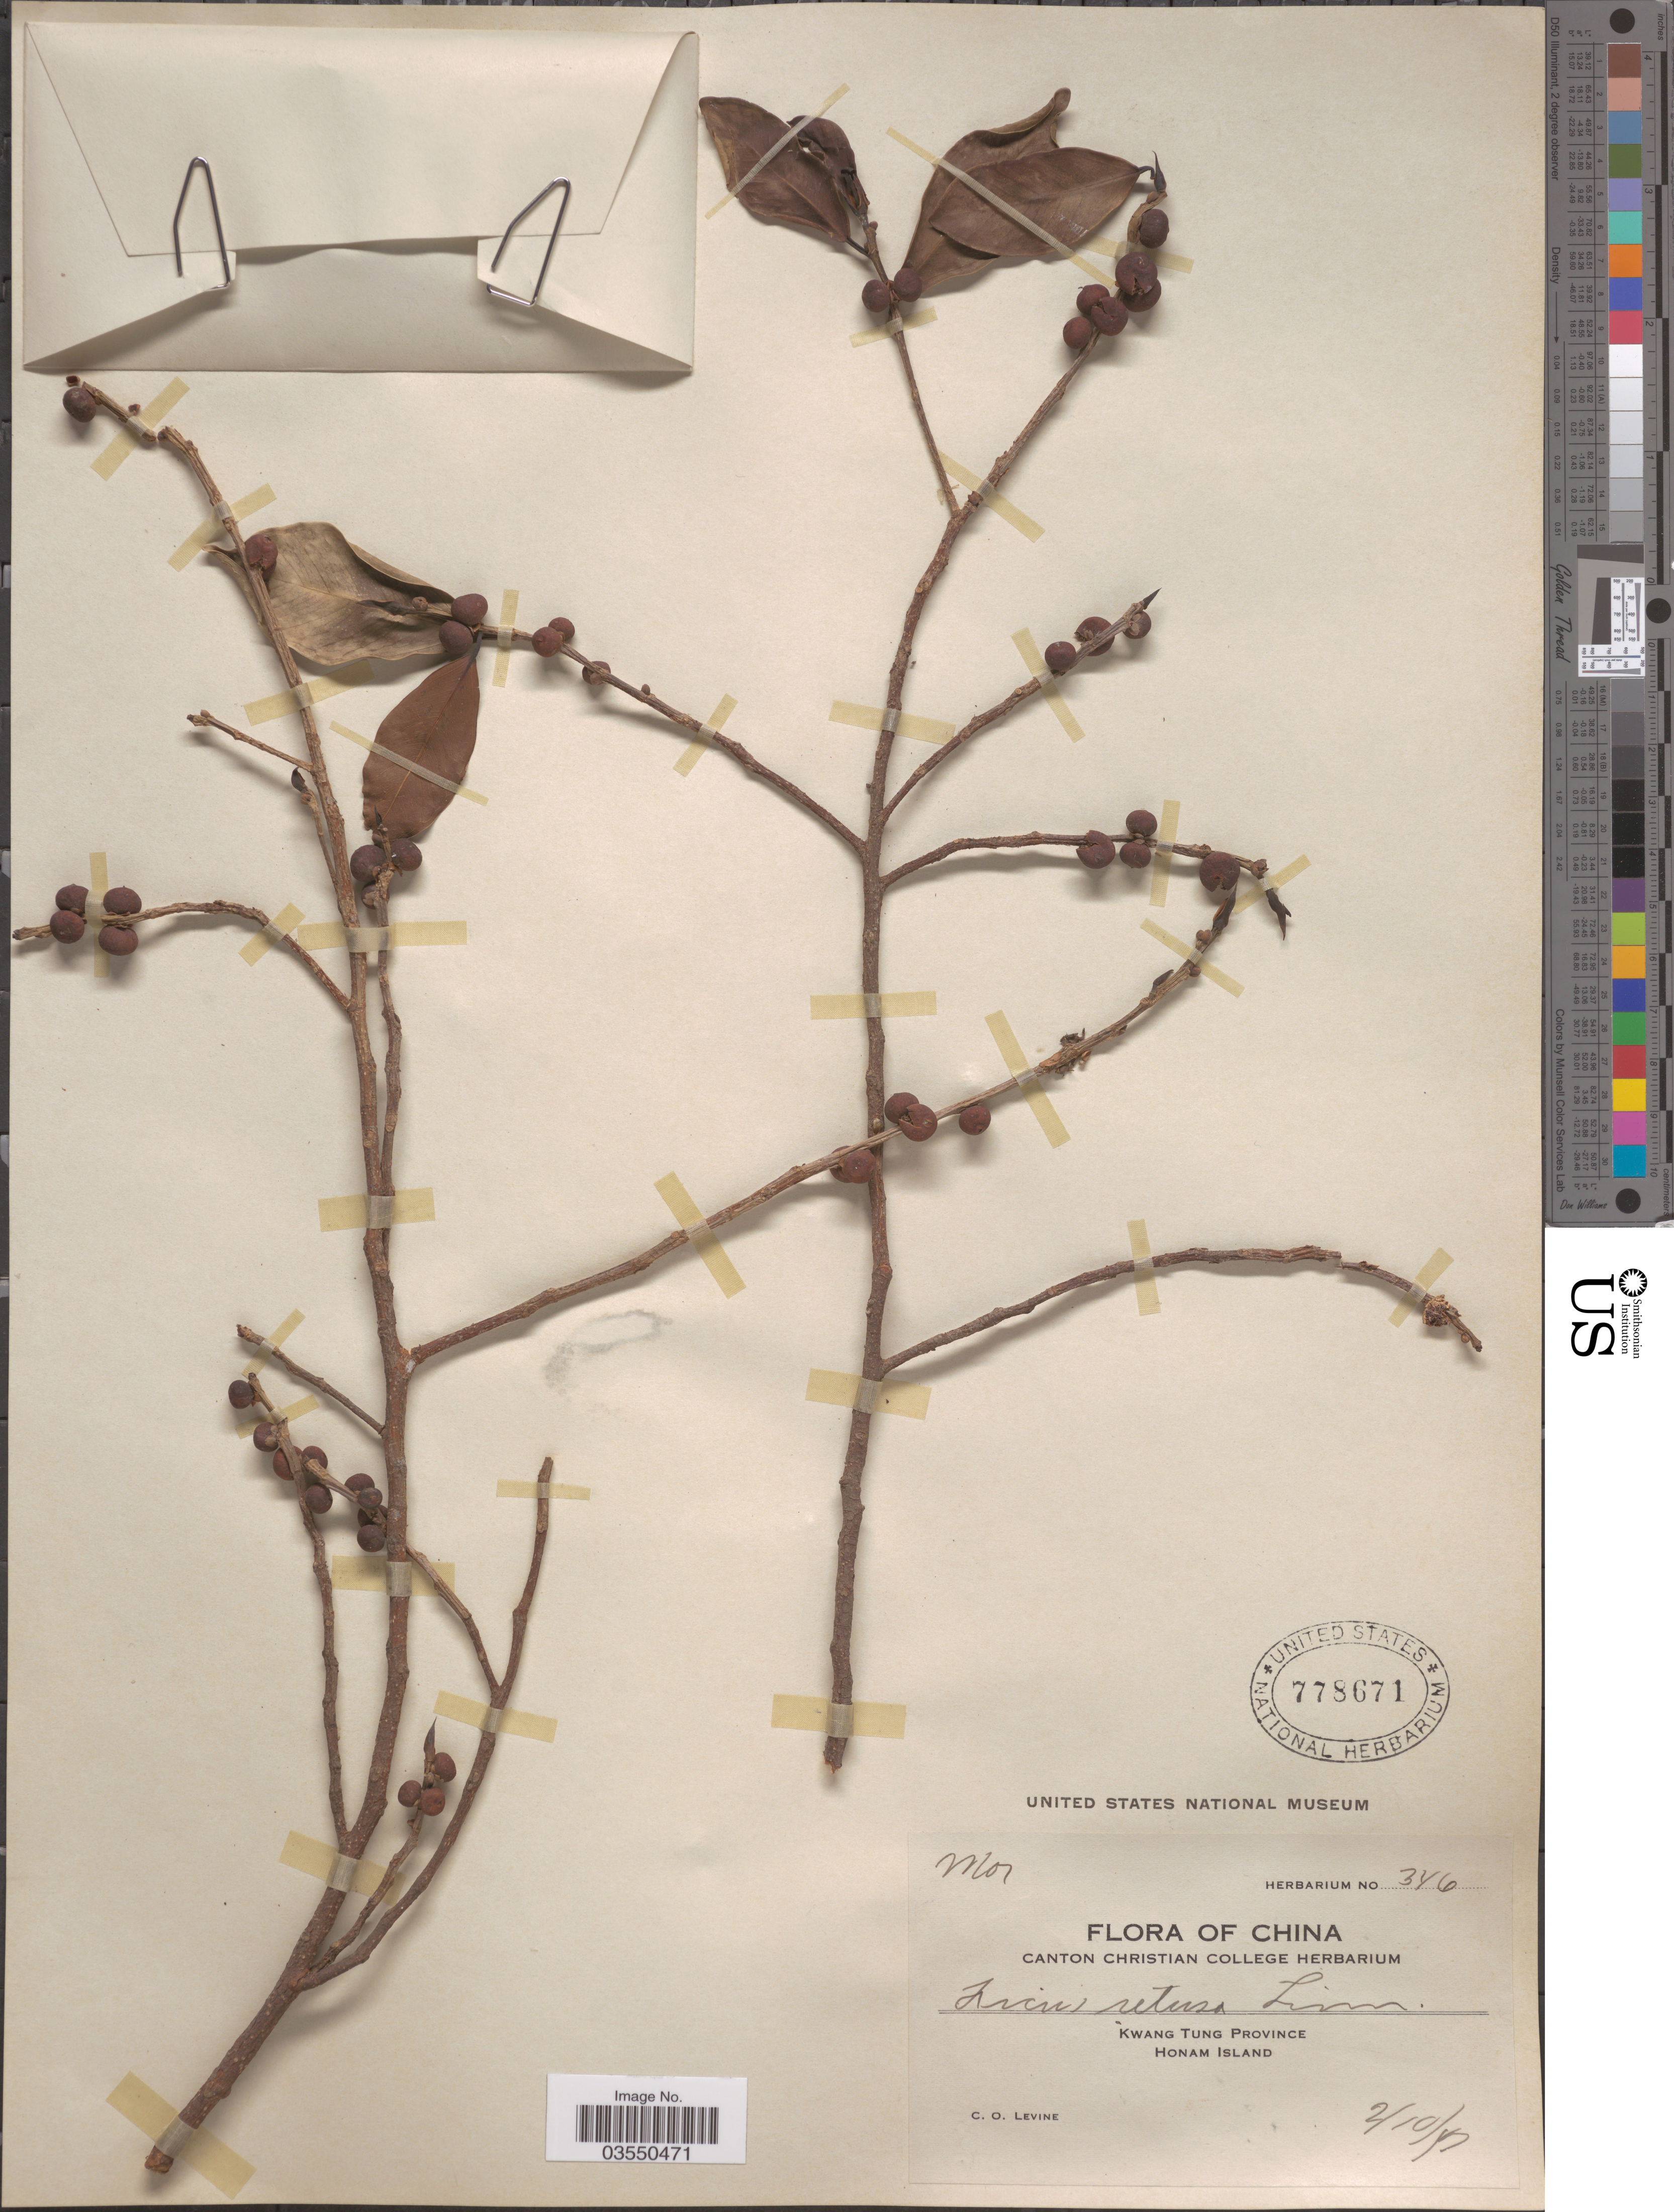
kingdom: Plantae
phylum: Tracheophyta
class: Magnoliopsida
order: Rosales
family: Moraceae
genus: Ficus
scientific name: Ficus microcarpa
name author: L. f.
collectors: C. O. Levine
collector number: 346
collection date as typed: Transcribed d/m/y: 2/10/17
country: China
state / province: Guangdong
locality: Kwang Tung Province. Honam Island.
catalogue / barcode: US 778671